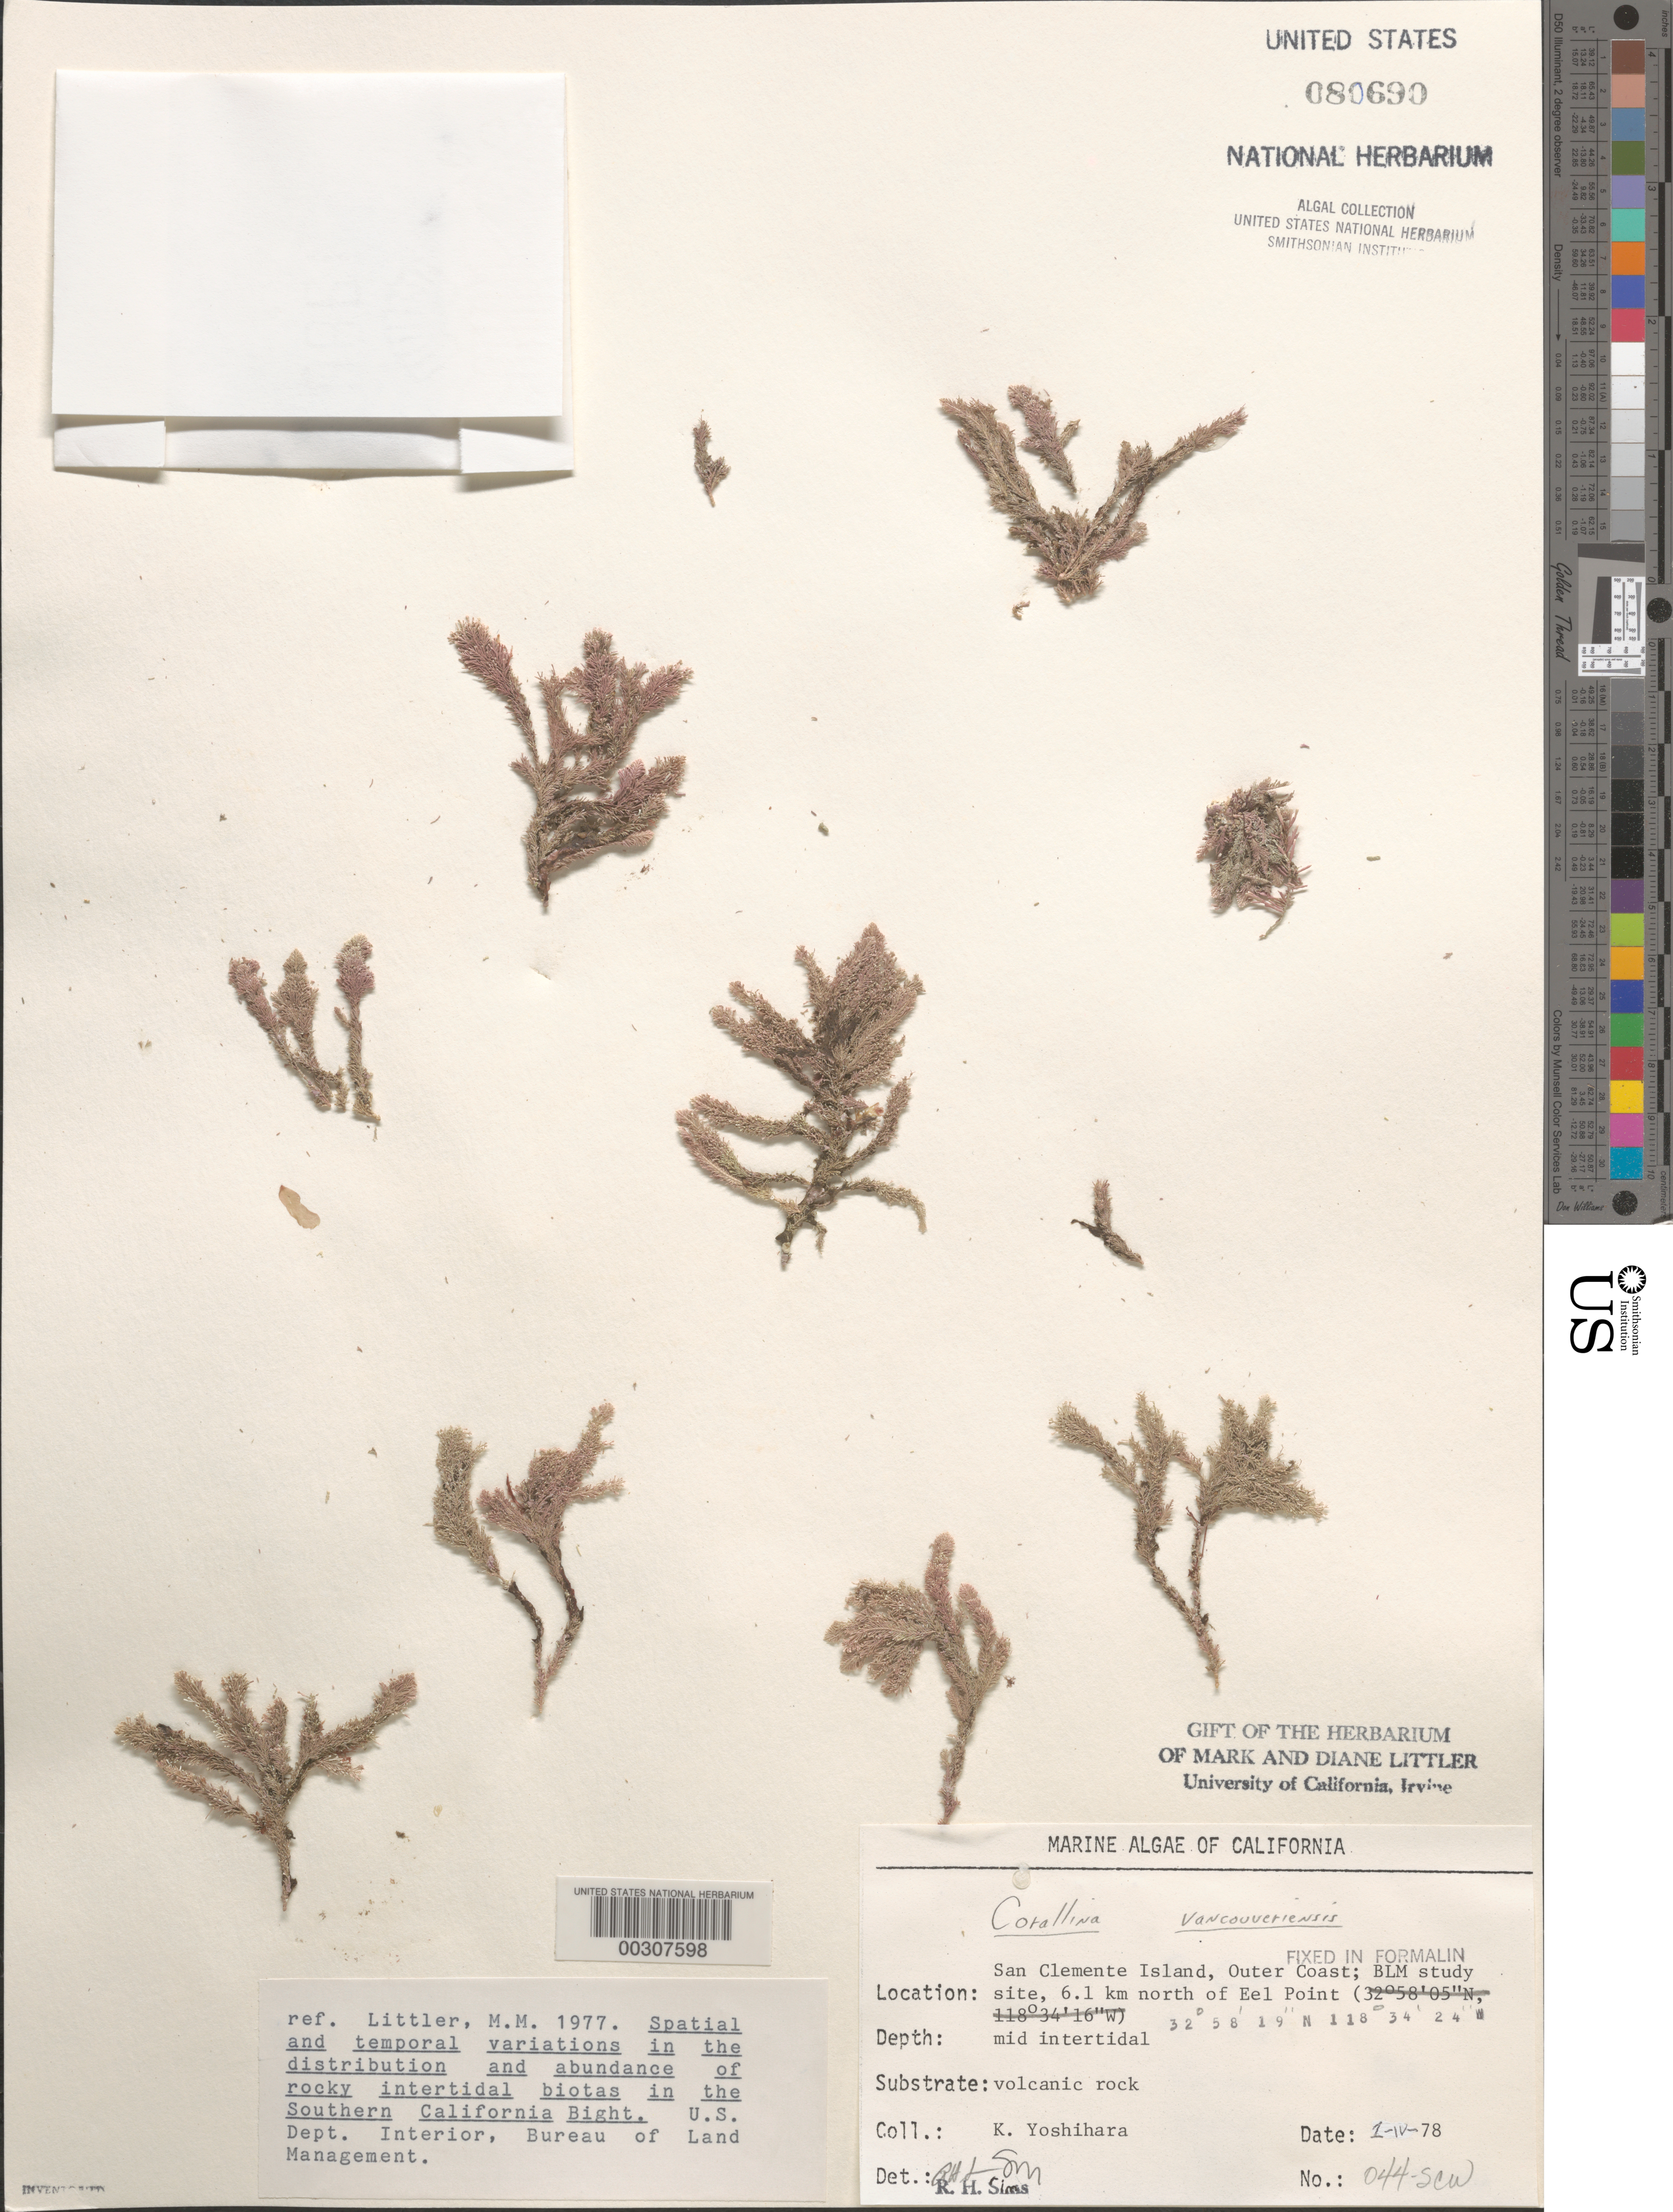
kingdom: Plantae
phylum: Rhodophyta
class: Florideophyceae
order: Corallinales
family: Corallinaceae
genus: Corallina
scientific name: Corallina vancouveriensis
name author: Yendo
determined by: Sims, Robert H.; Murray, S. N.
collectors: K. Yoshihara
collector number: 044-scw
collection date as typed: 01 Apr 1978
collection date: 1978-04-01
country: United States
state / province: California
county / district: Los Angeles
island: San Clemente Island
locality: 6.1 km north of Eel Point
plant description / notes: BLM-SOCALBIGHT Rocky Intertidal Survey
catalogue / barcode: US 80690